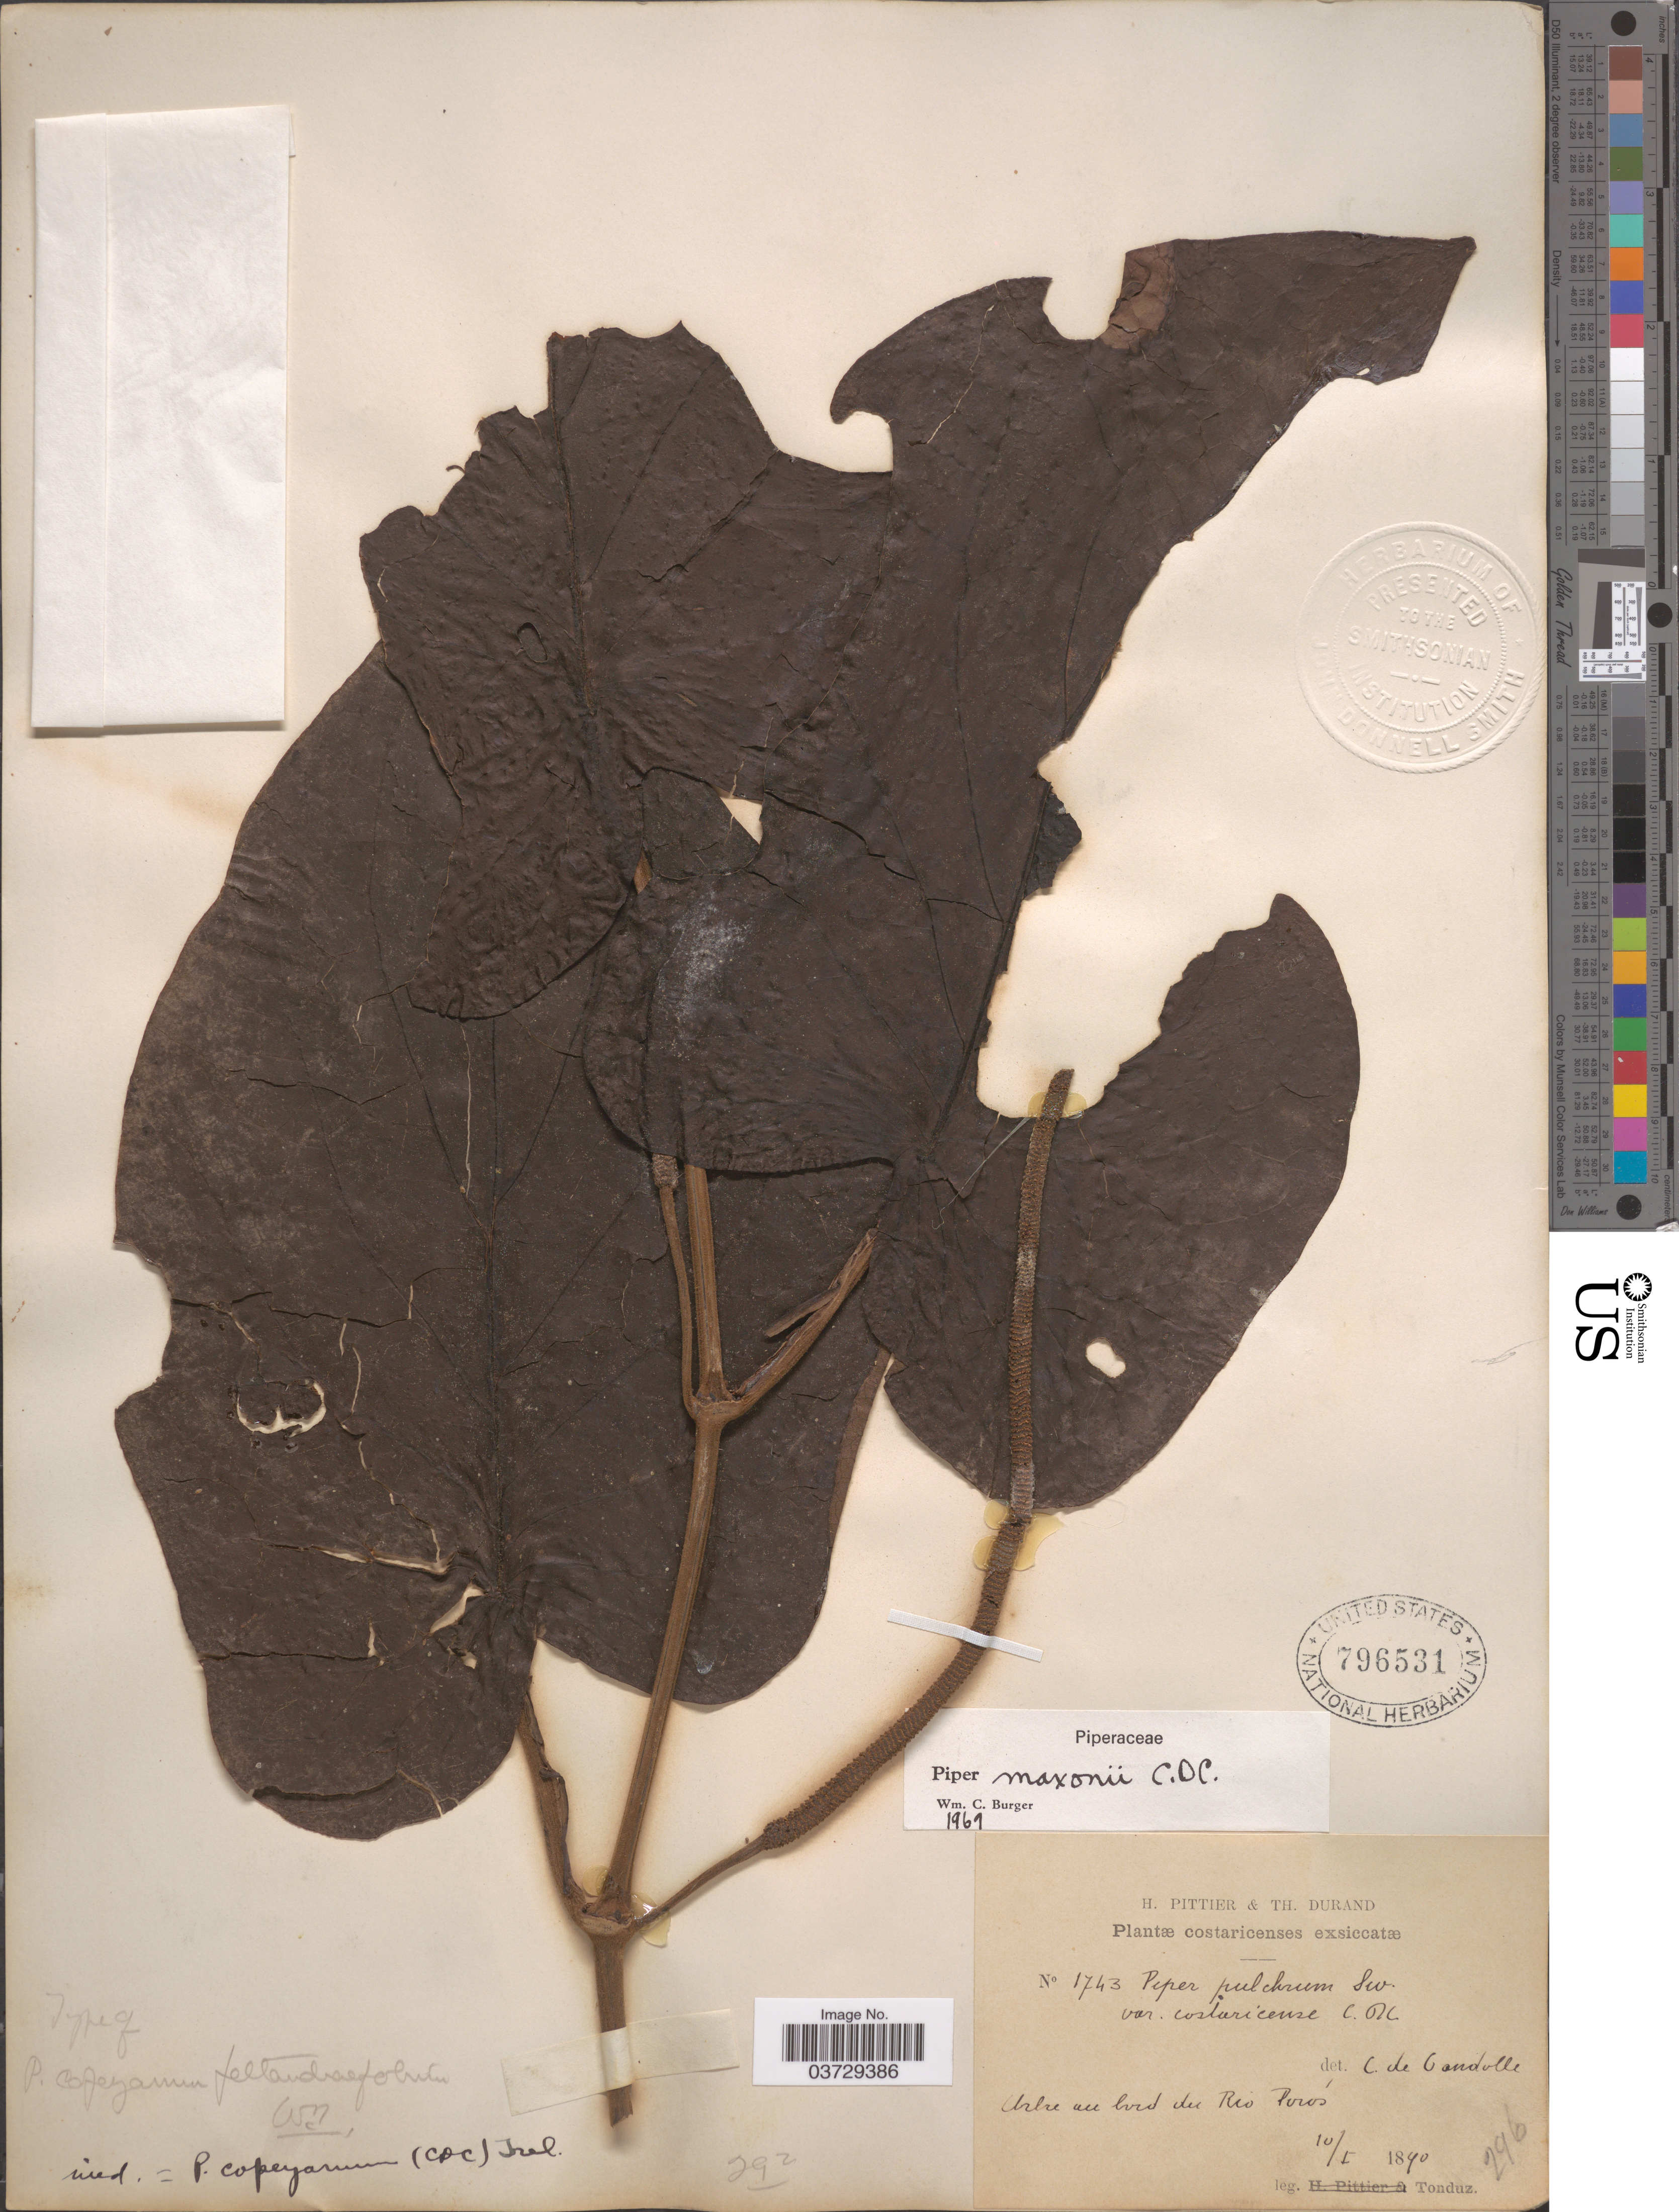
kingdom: Plantae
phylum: Tracheophyta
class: Magnoliopsida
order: Piperales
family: Piperaceae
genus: Piper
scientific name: Piper maxonii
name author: C. DC.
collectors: Tonduz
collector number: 1743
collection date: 1890-01-10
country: Costa Rica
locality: Arbre au bord du Rio Porós.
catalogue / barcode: US 796531